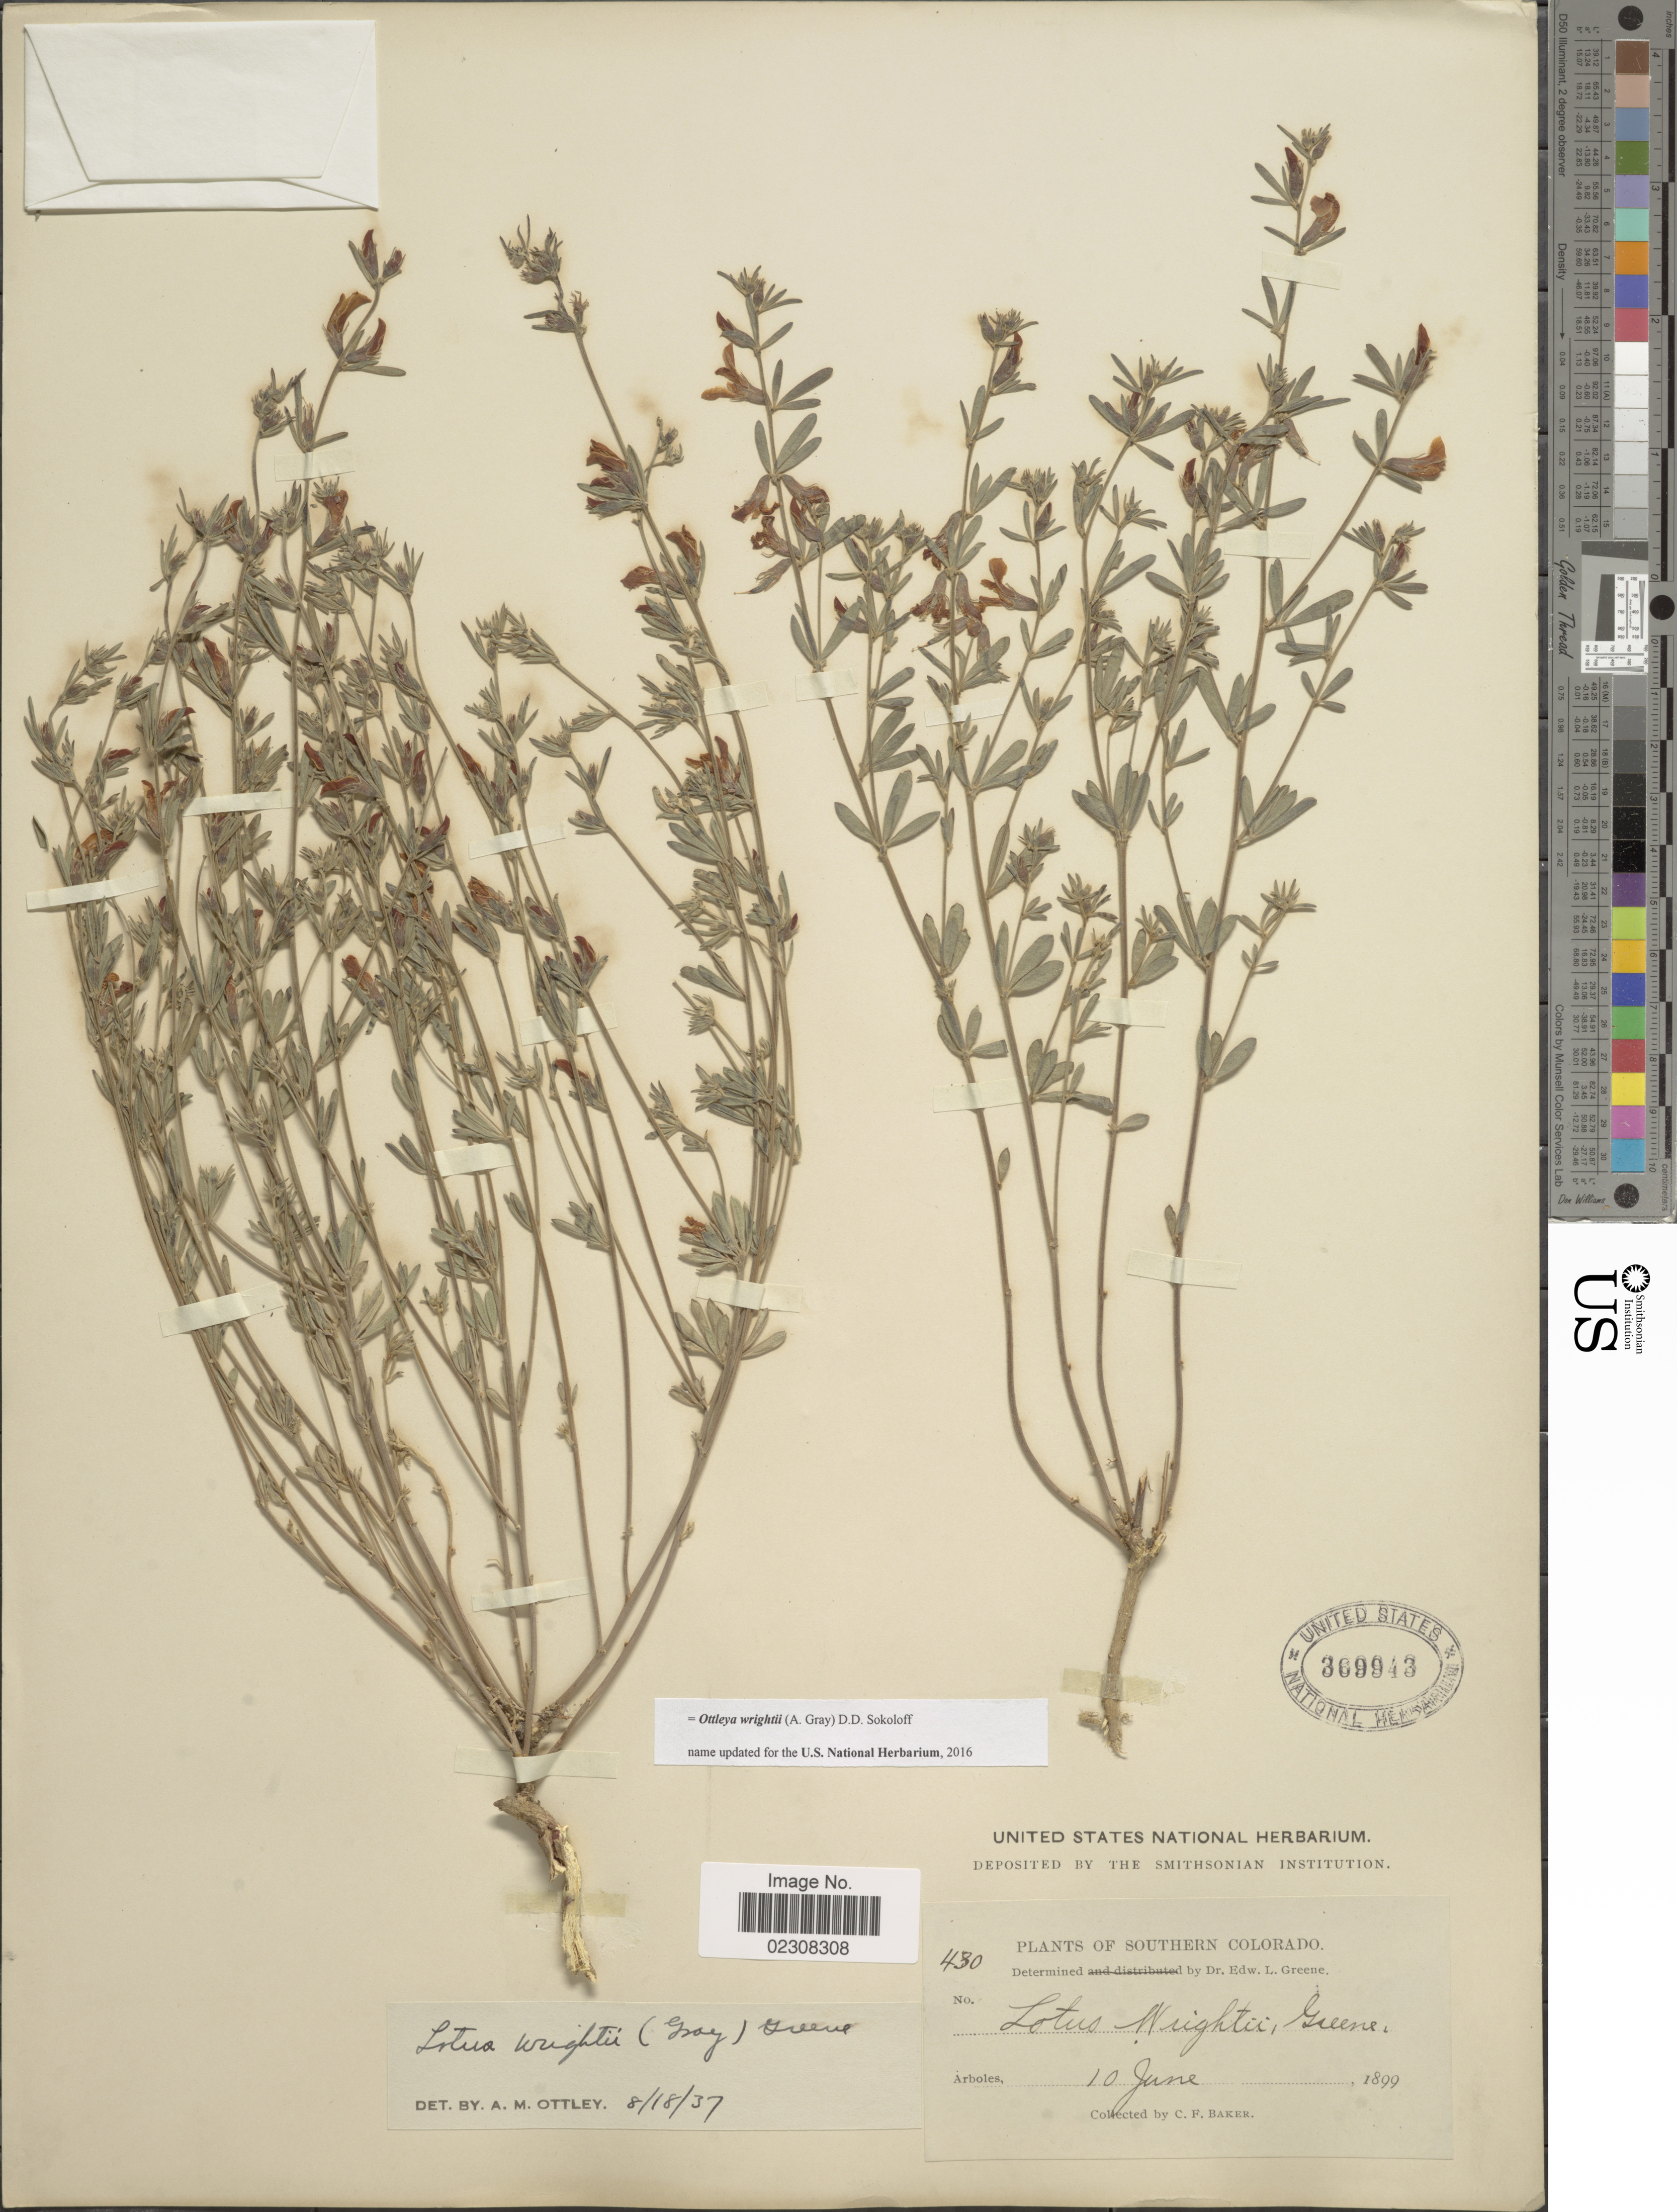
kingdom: Plantae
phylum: Tracheophyta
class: Magnoliopsida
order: Fabales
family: Fabaceae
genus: Ottleya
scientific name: Ottleya wrightii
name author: (A. Gray) D.D. Sokoloff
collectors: C. F. Baker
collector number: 430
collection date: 1899-06-10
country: United States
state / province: Colorado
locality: Southern Colorado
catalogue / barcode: US 369943